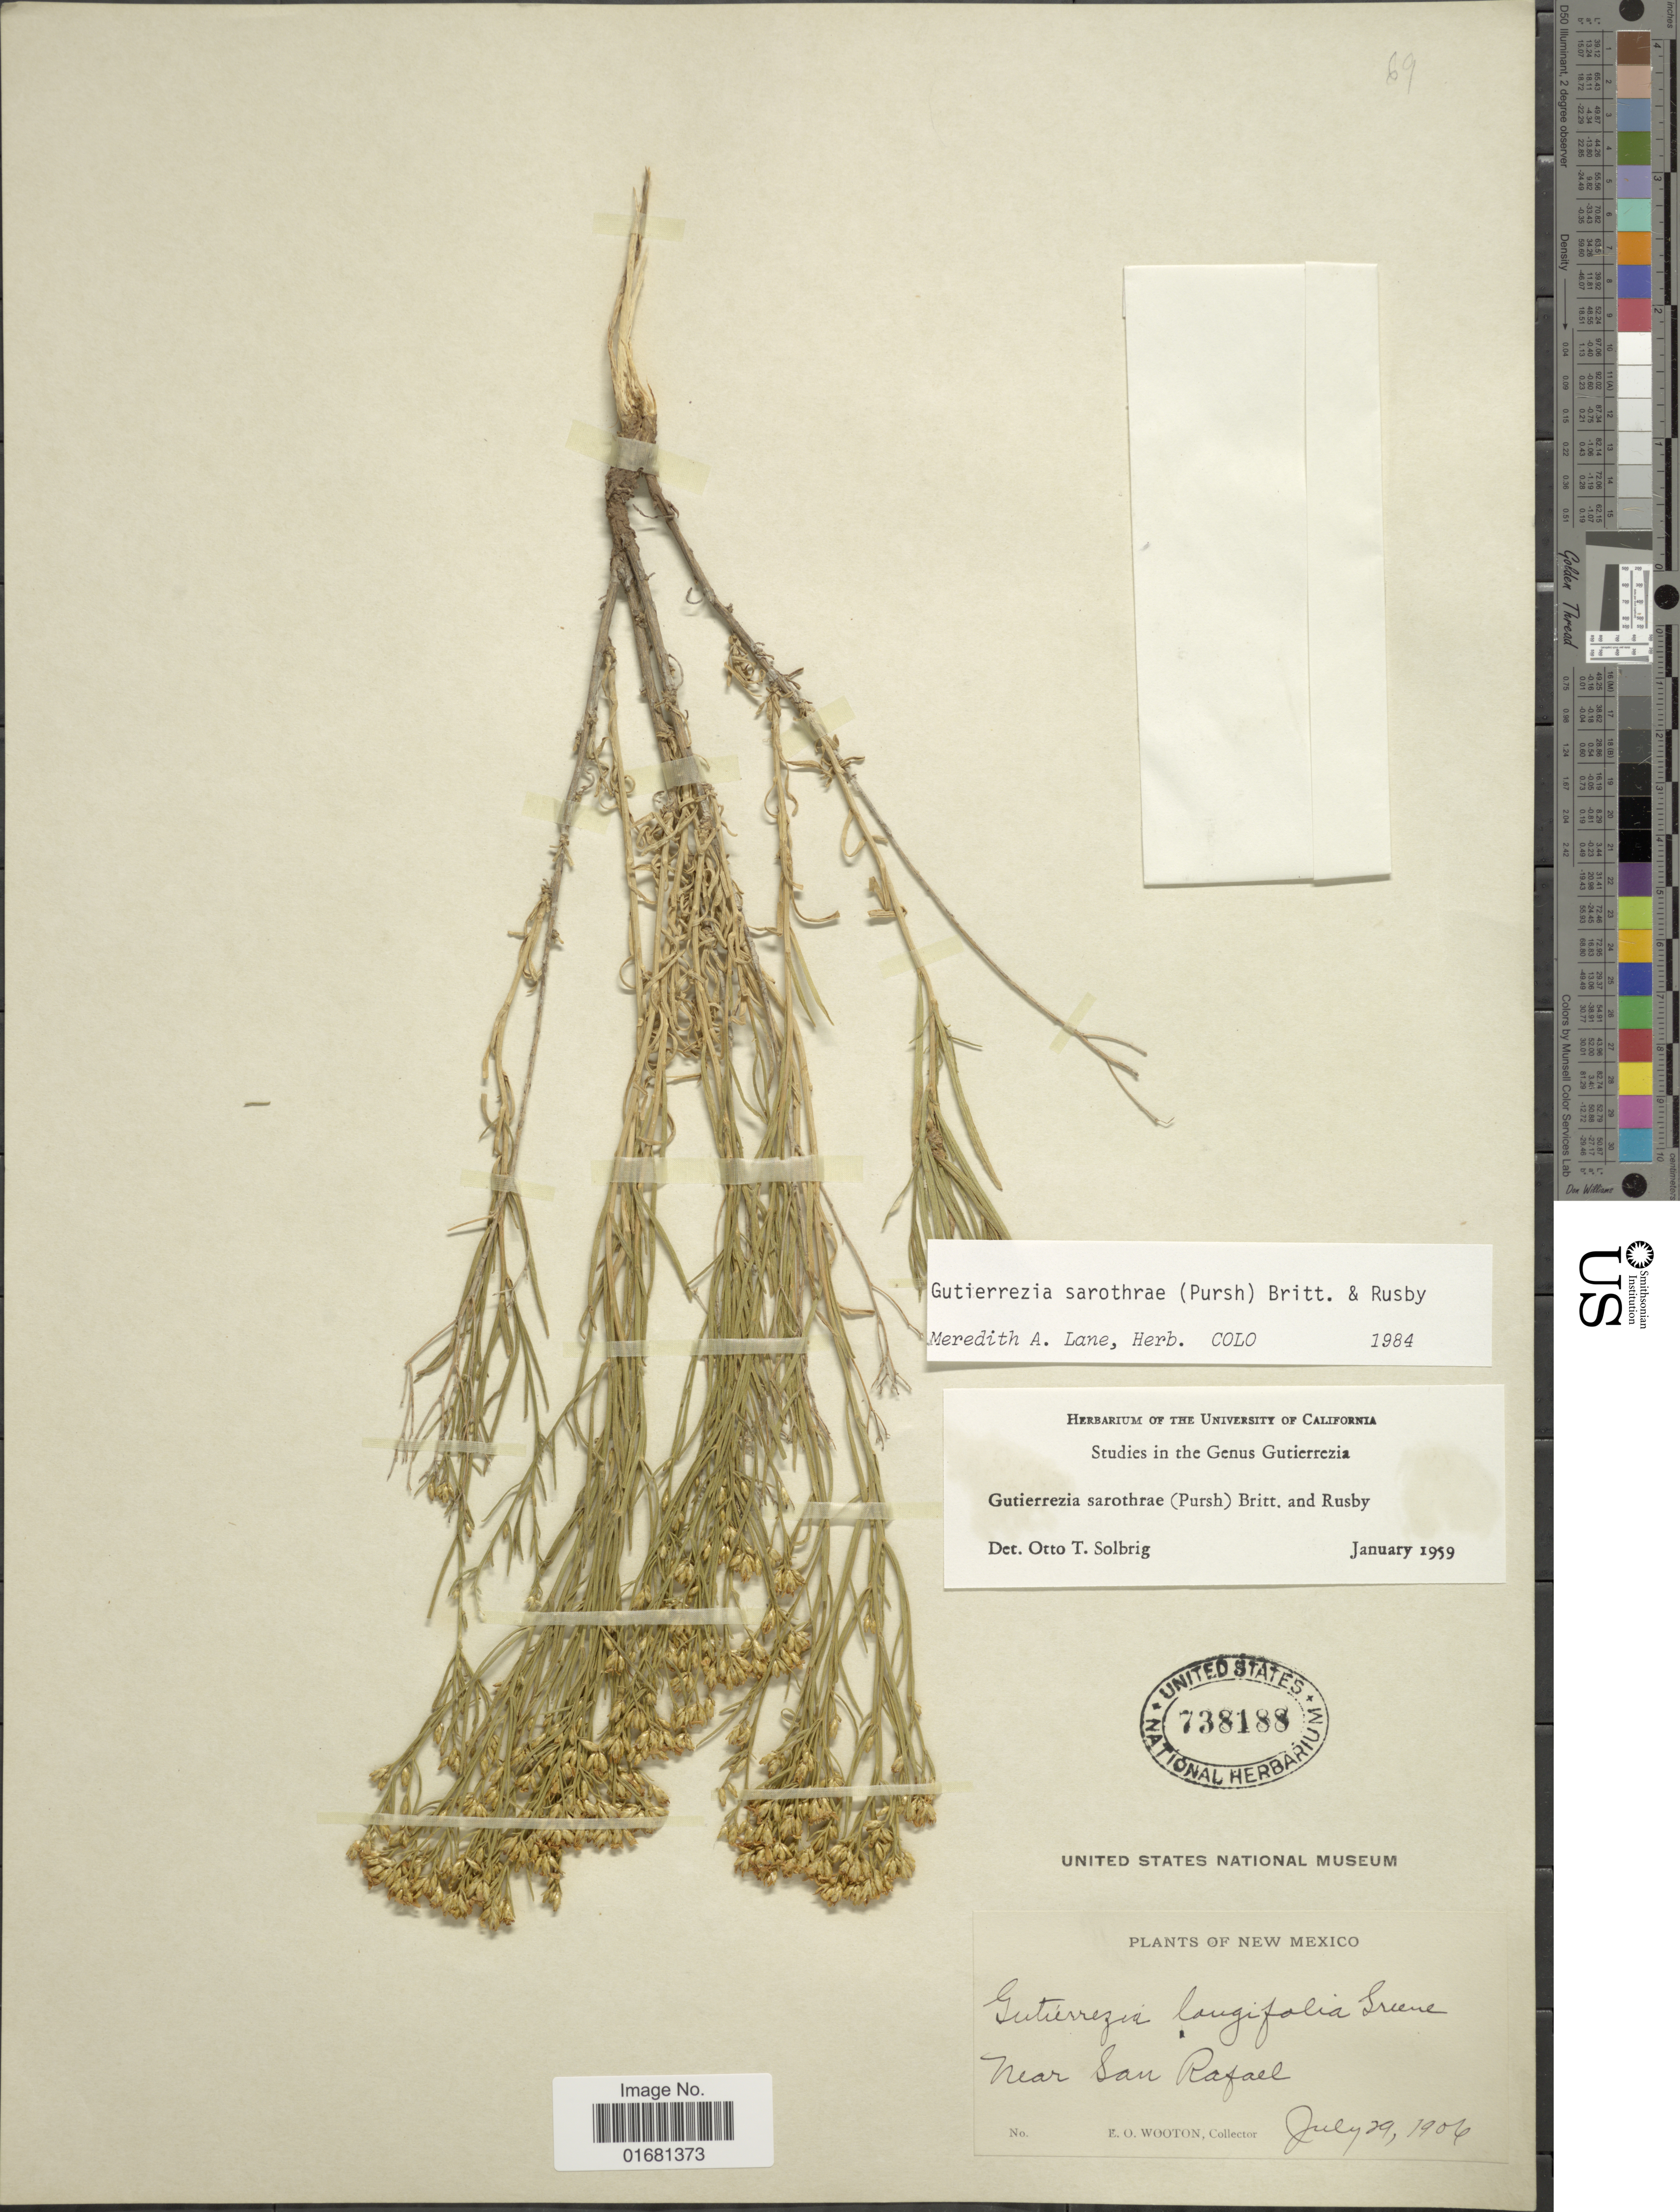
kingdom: Plantae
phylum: Tracheophyta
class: Magnoliopsida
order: Asterales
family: Asteraceae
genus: Gutierrezia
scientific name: Gutierrezia sarothrae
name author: (Pursh) Britton & Rusby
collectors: E. O. Wooton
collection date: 1906-07-29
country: United States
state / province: New Mexico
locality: Near San Rafael. New Mexico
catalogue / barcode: US 738188